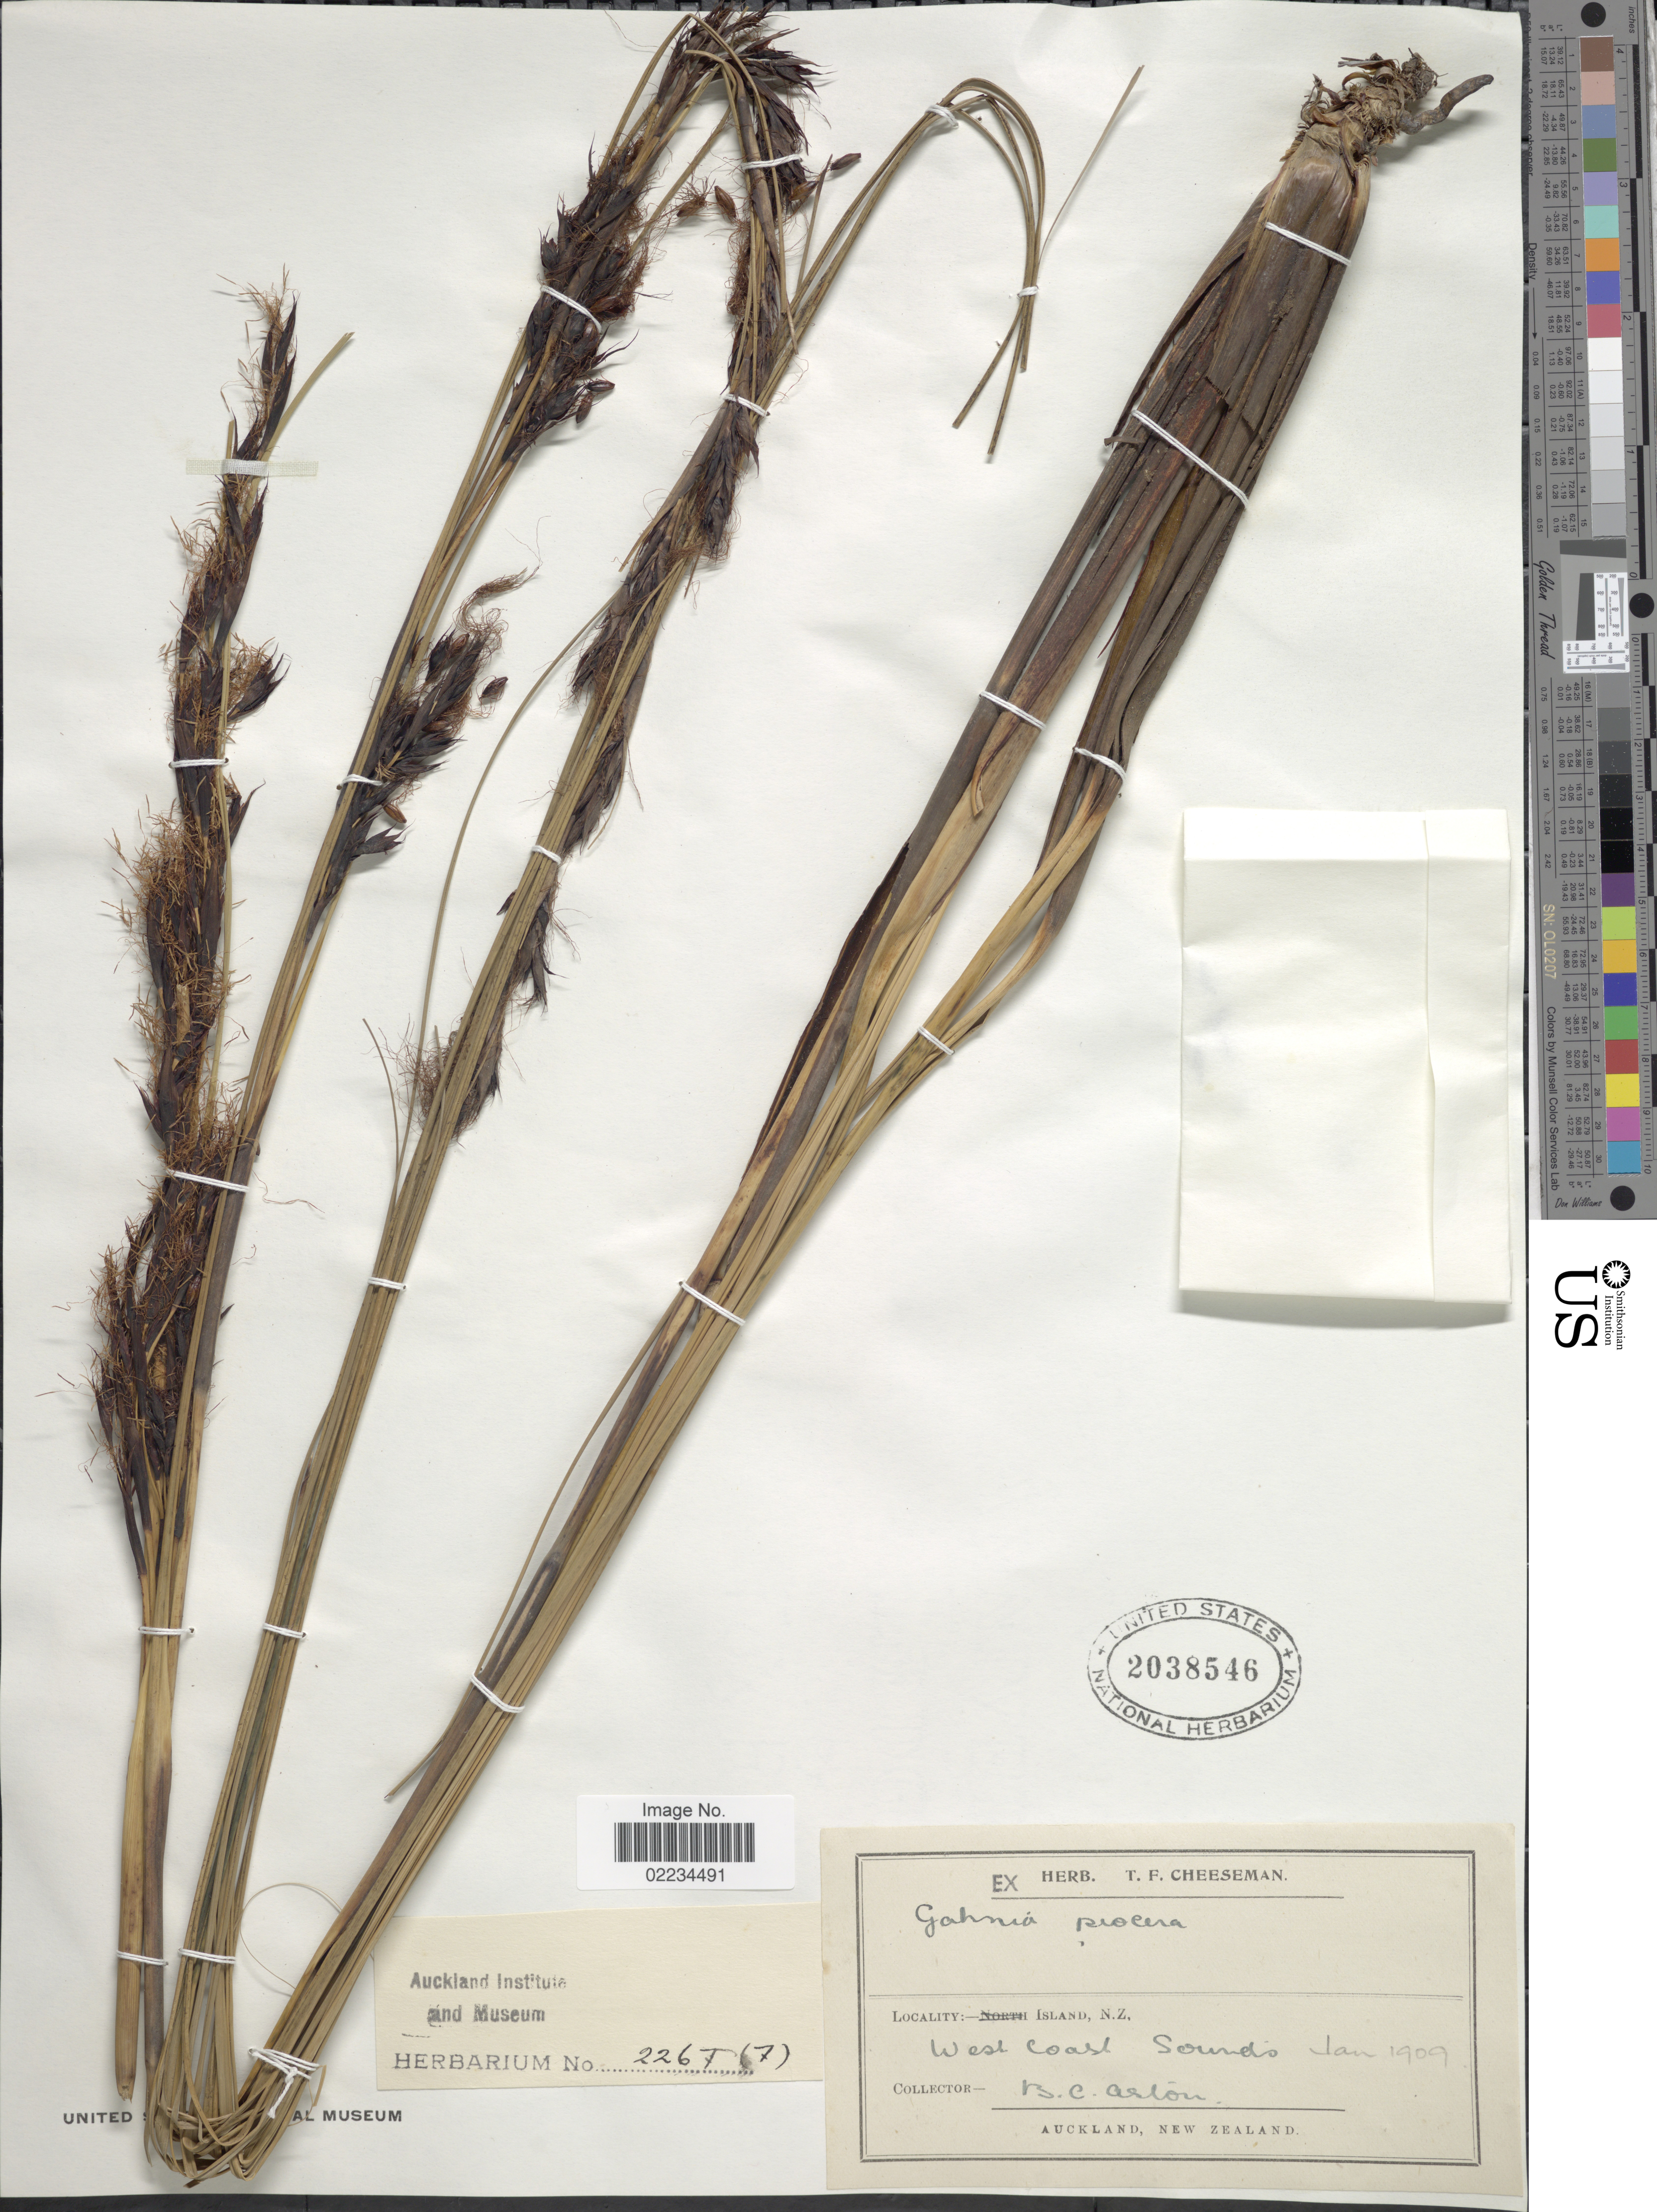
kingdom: Plantae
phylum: Tracheophyta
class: Liliopsida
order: Poales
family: Cyperaceae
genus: Gahnia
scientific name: Gahnia procera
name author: J.R. Forst. & G. Forst.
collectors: B. Aston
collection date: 1909-01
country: New Zealand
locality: West Coast Sounds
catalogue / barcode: US 2038546